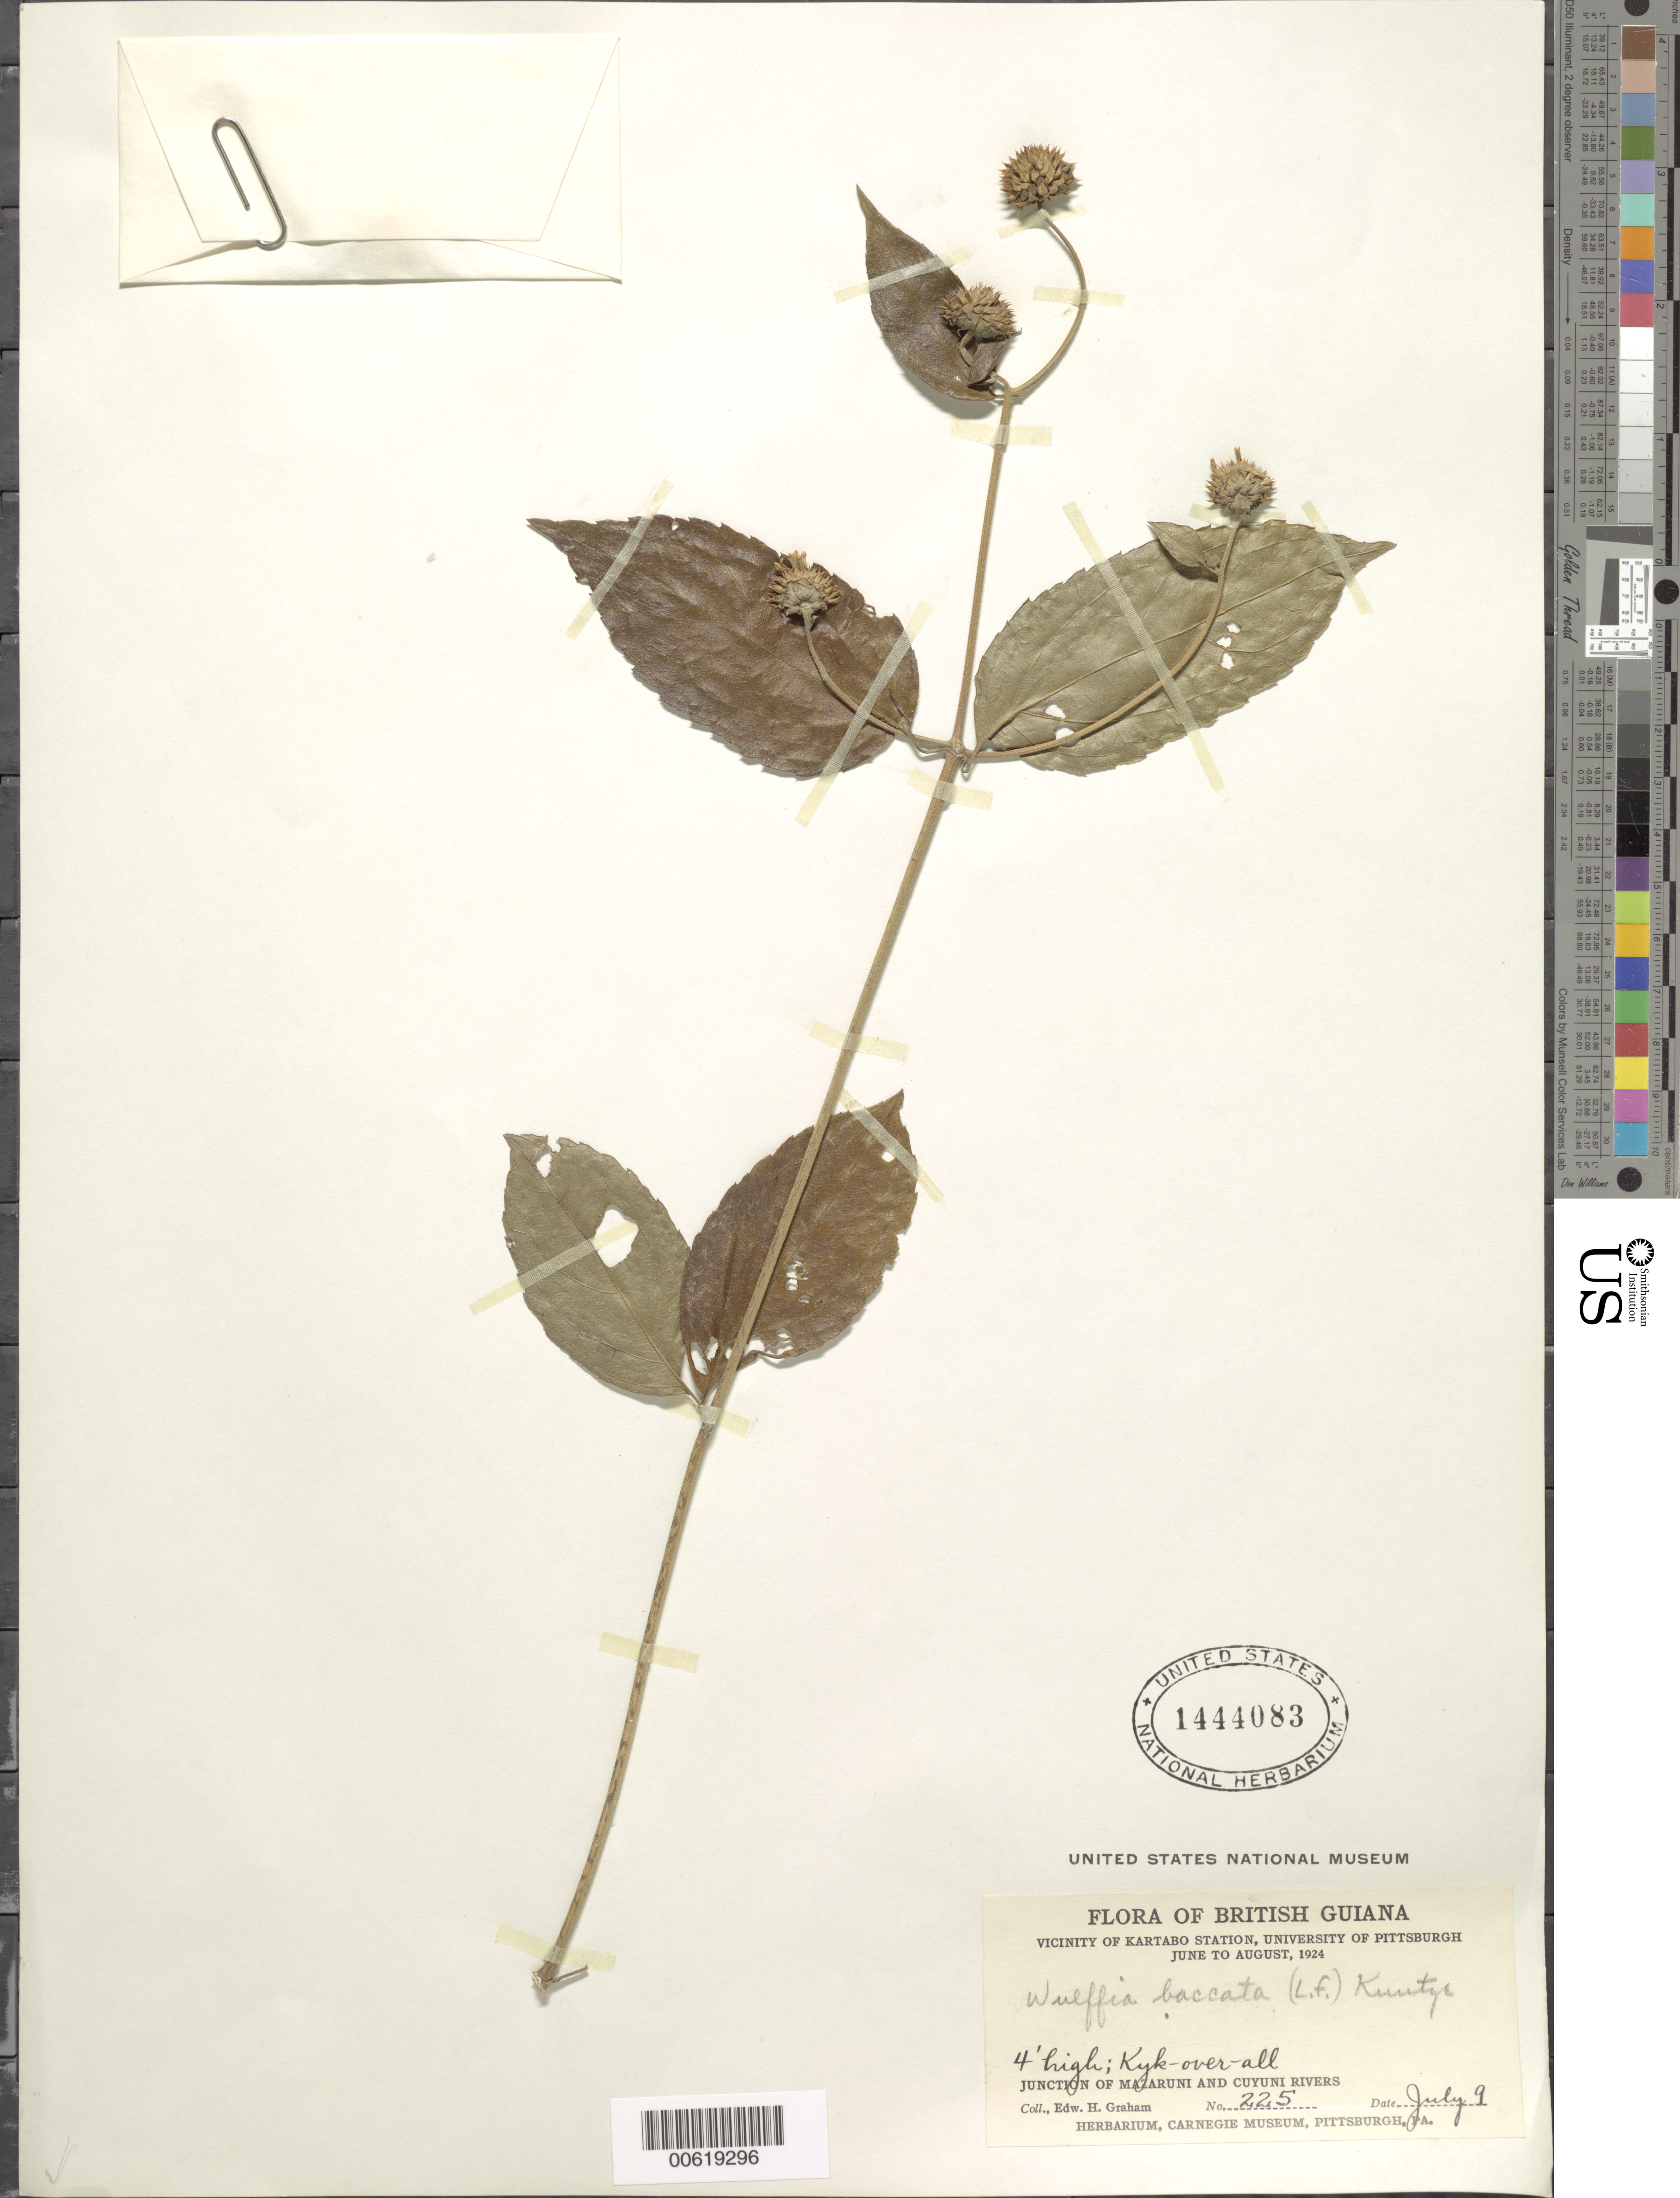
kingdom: Plantae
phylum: Tracheophyta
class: Magnoliopsida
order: Asterales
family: Asteraceae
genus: Wulffia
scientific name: Wulffia baccata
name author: (L. f.) Kuntze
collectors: E. H. Graham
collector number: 225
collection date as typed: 9-Jul-24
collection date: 1924-07-09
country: Guyana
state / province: Cuyuni-Mazaruni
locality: Kyk over al, Kartabo Station, vic., junction of Mazaruni & Cuyuni rivers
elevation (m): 100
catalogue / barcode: US 1444083